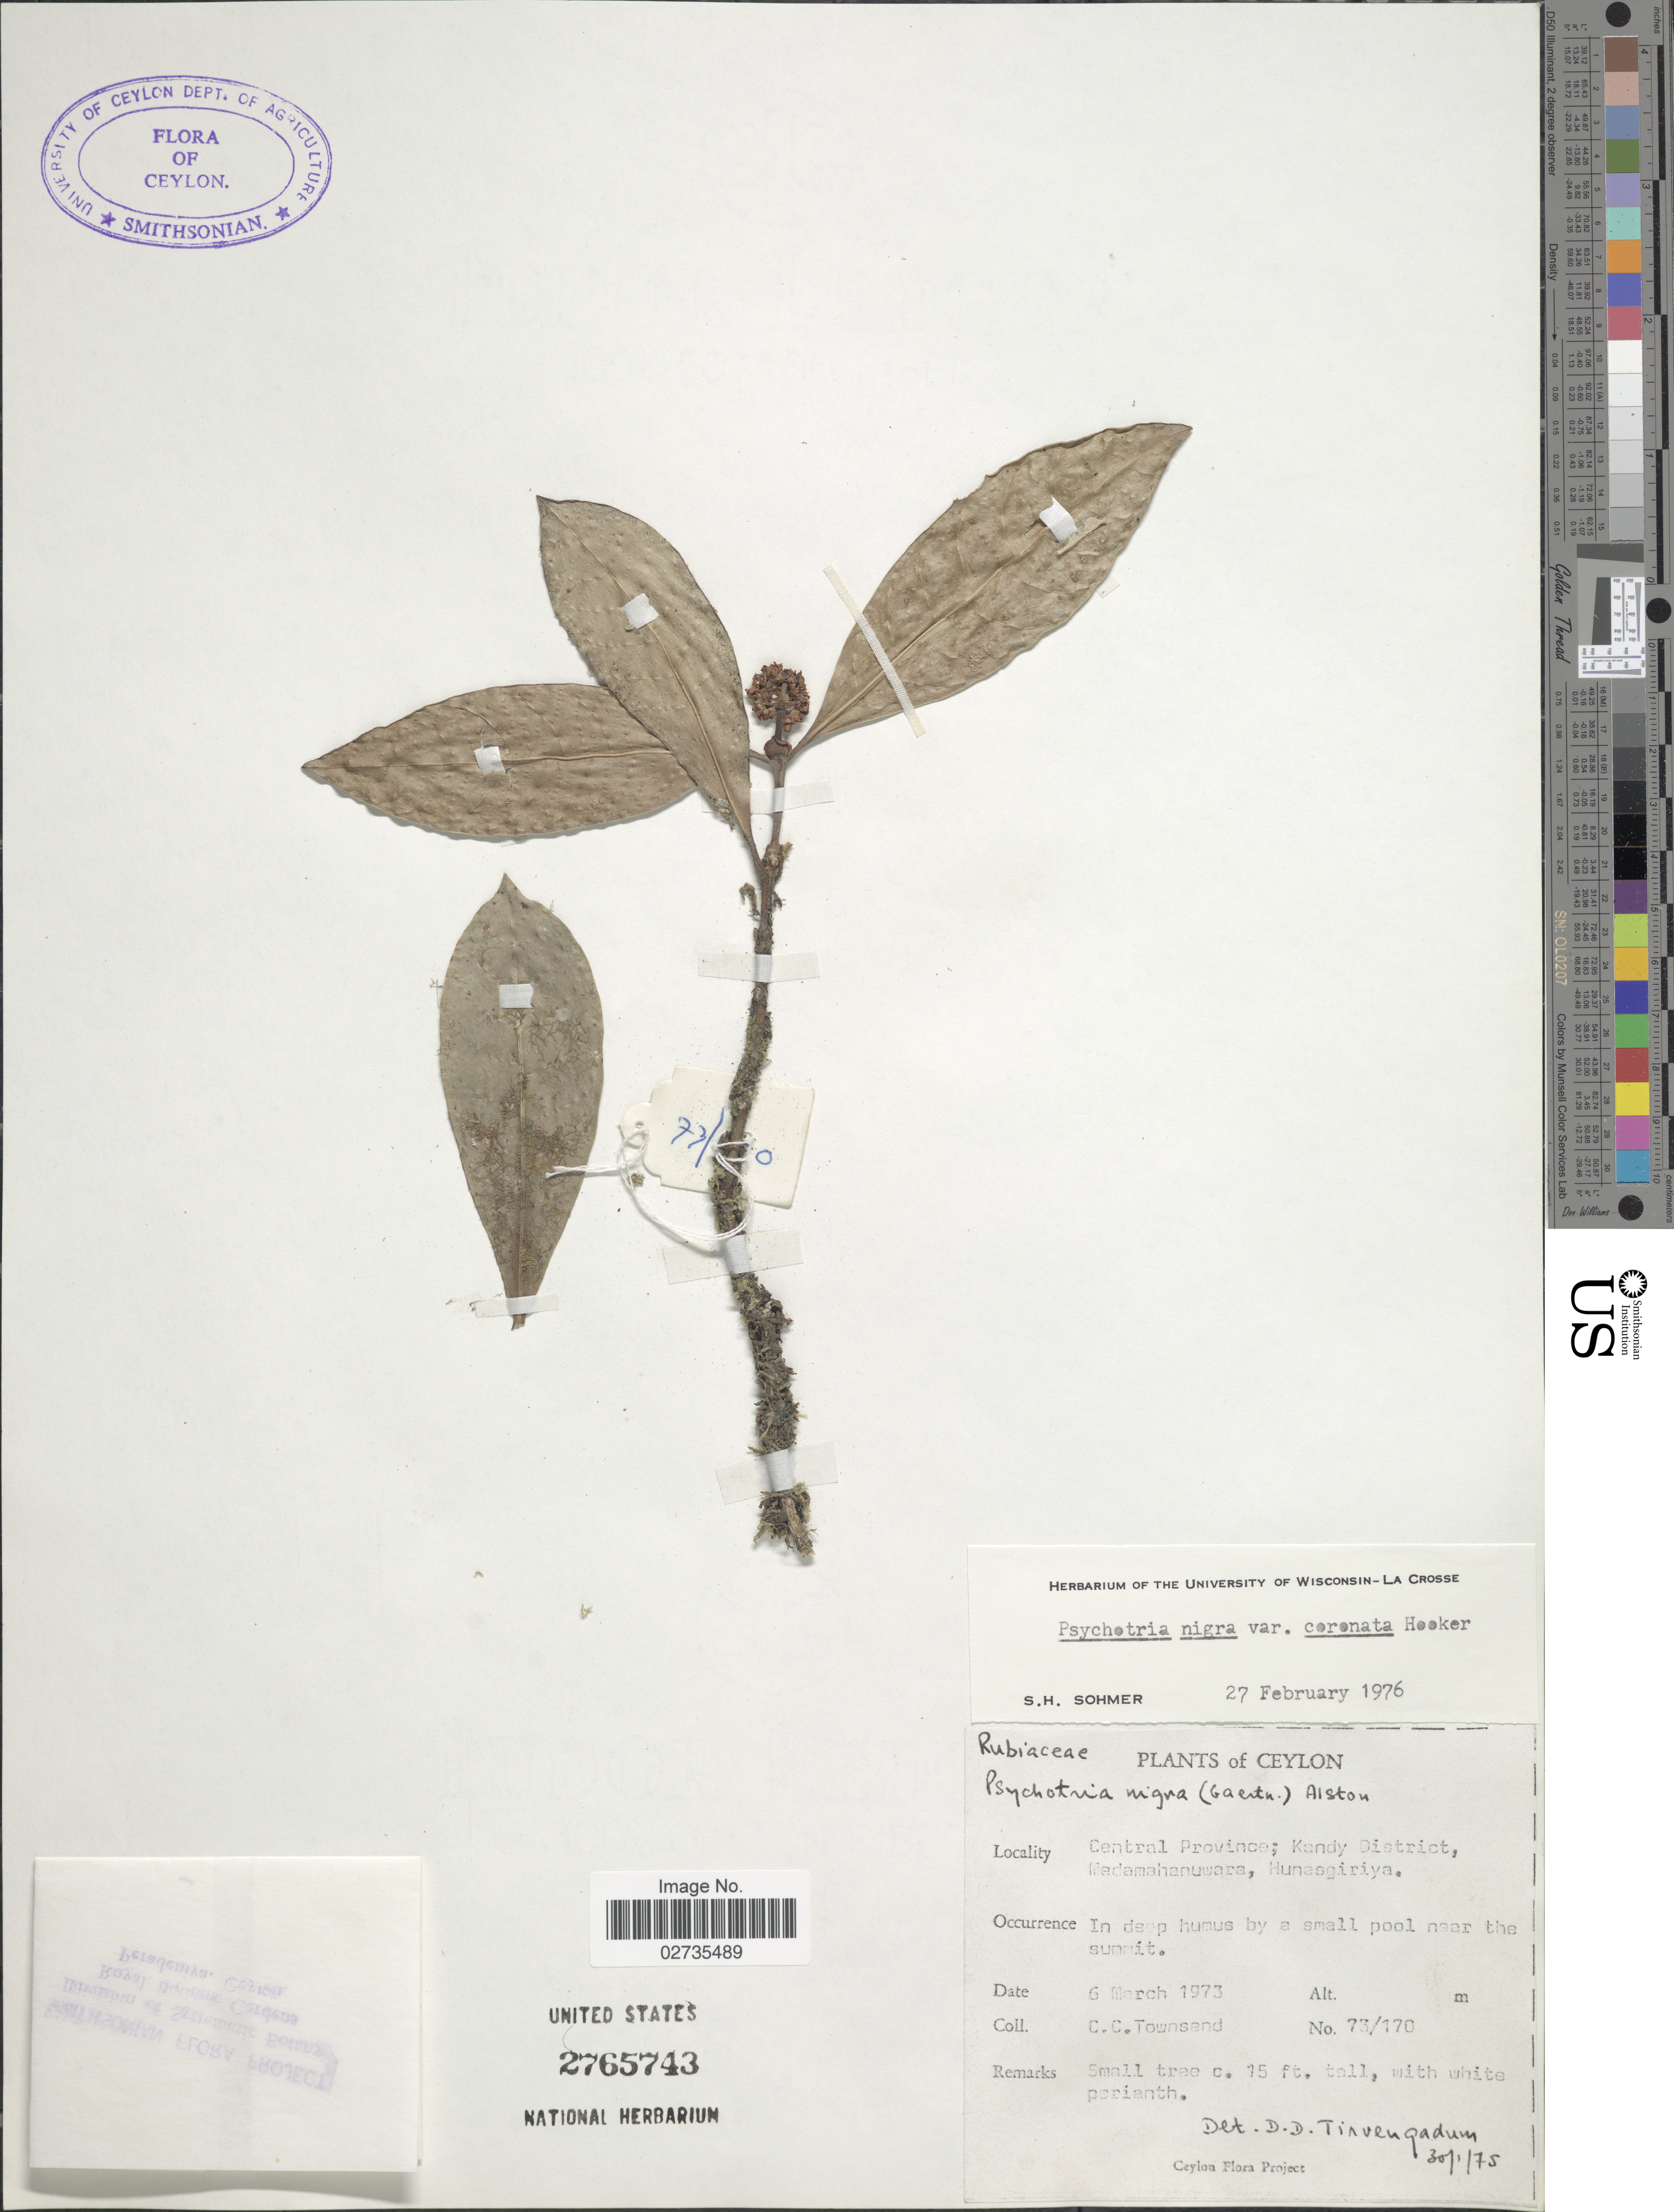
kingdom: Plantae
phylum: Tracheophyta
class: Magnoliopsida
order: Gentianales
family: Rubiaceae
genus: Psychotria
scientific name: Psychotria thwaitesii var. coronata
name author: Hook. f.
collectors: C. C. Townsend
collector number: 73/170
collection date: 1973-03-06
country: Sri Lanka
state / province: Central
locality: Ceylon. Kandy District, Medamahanuwara, Hunasgiriya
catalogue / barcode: US 2765743